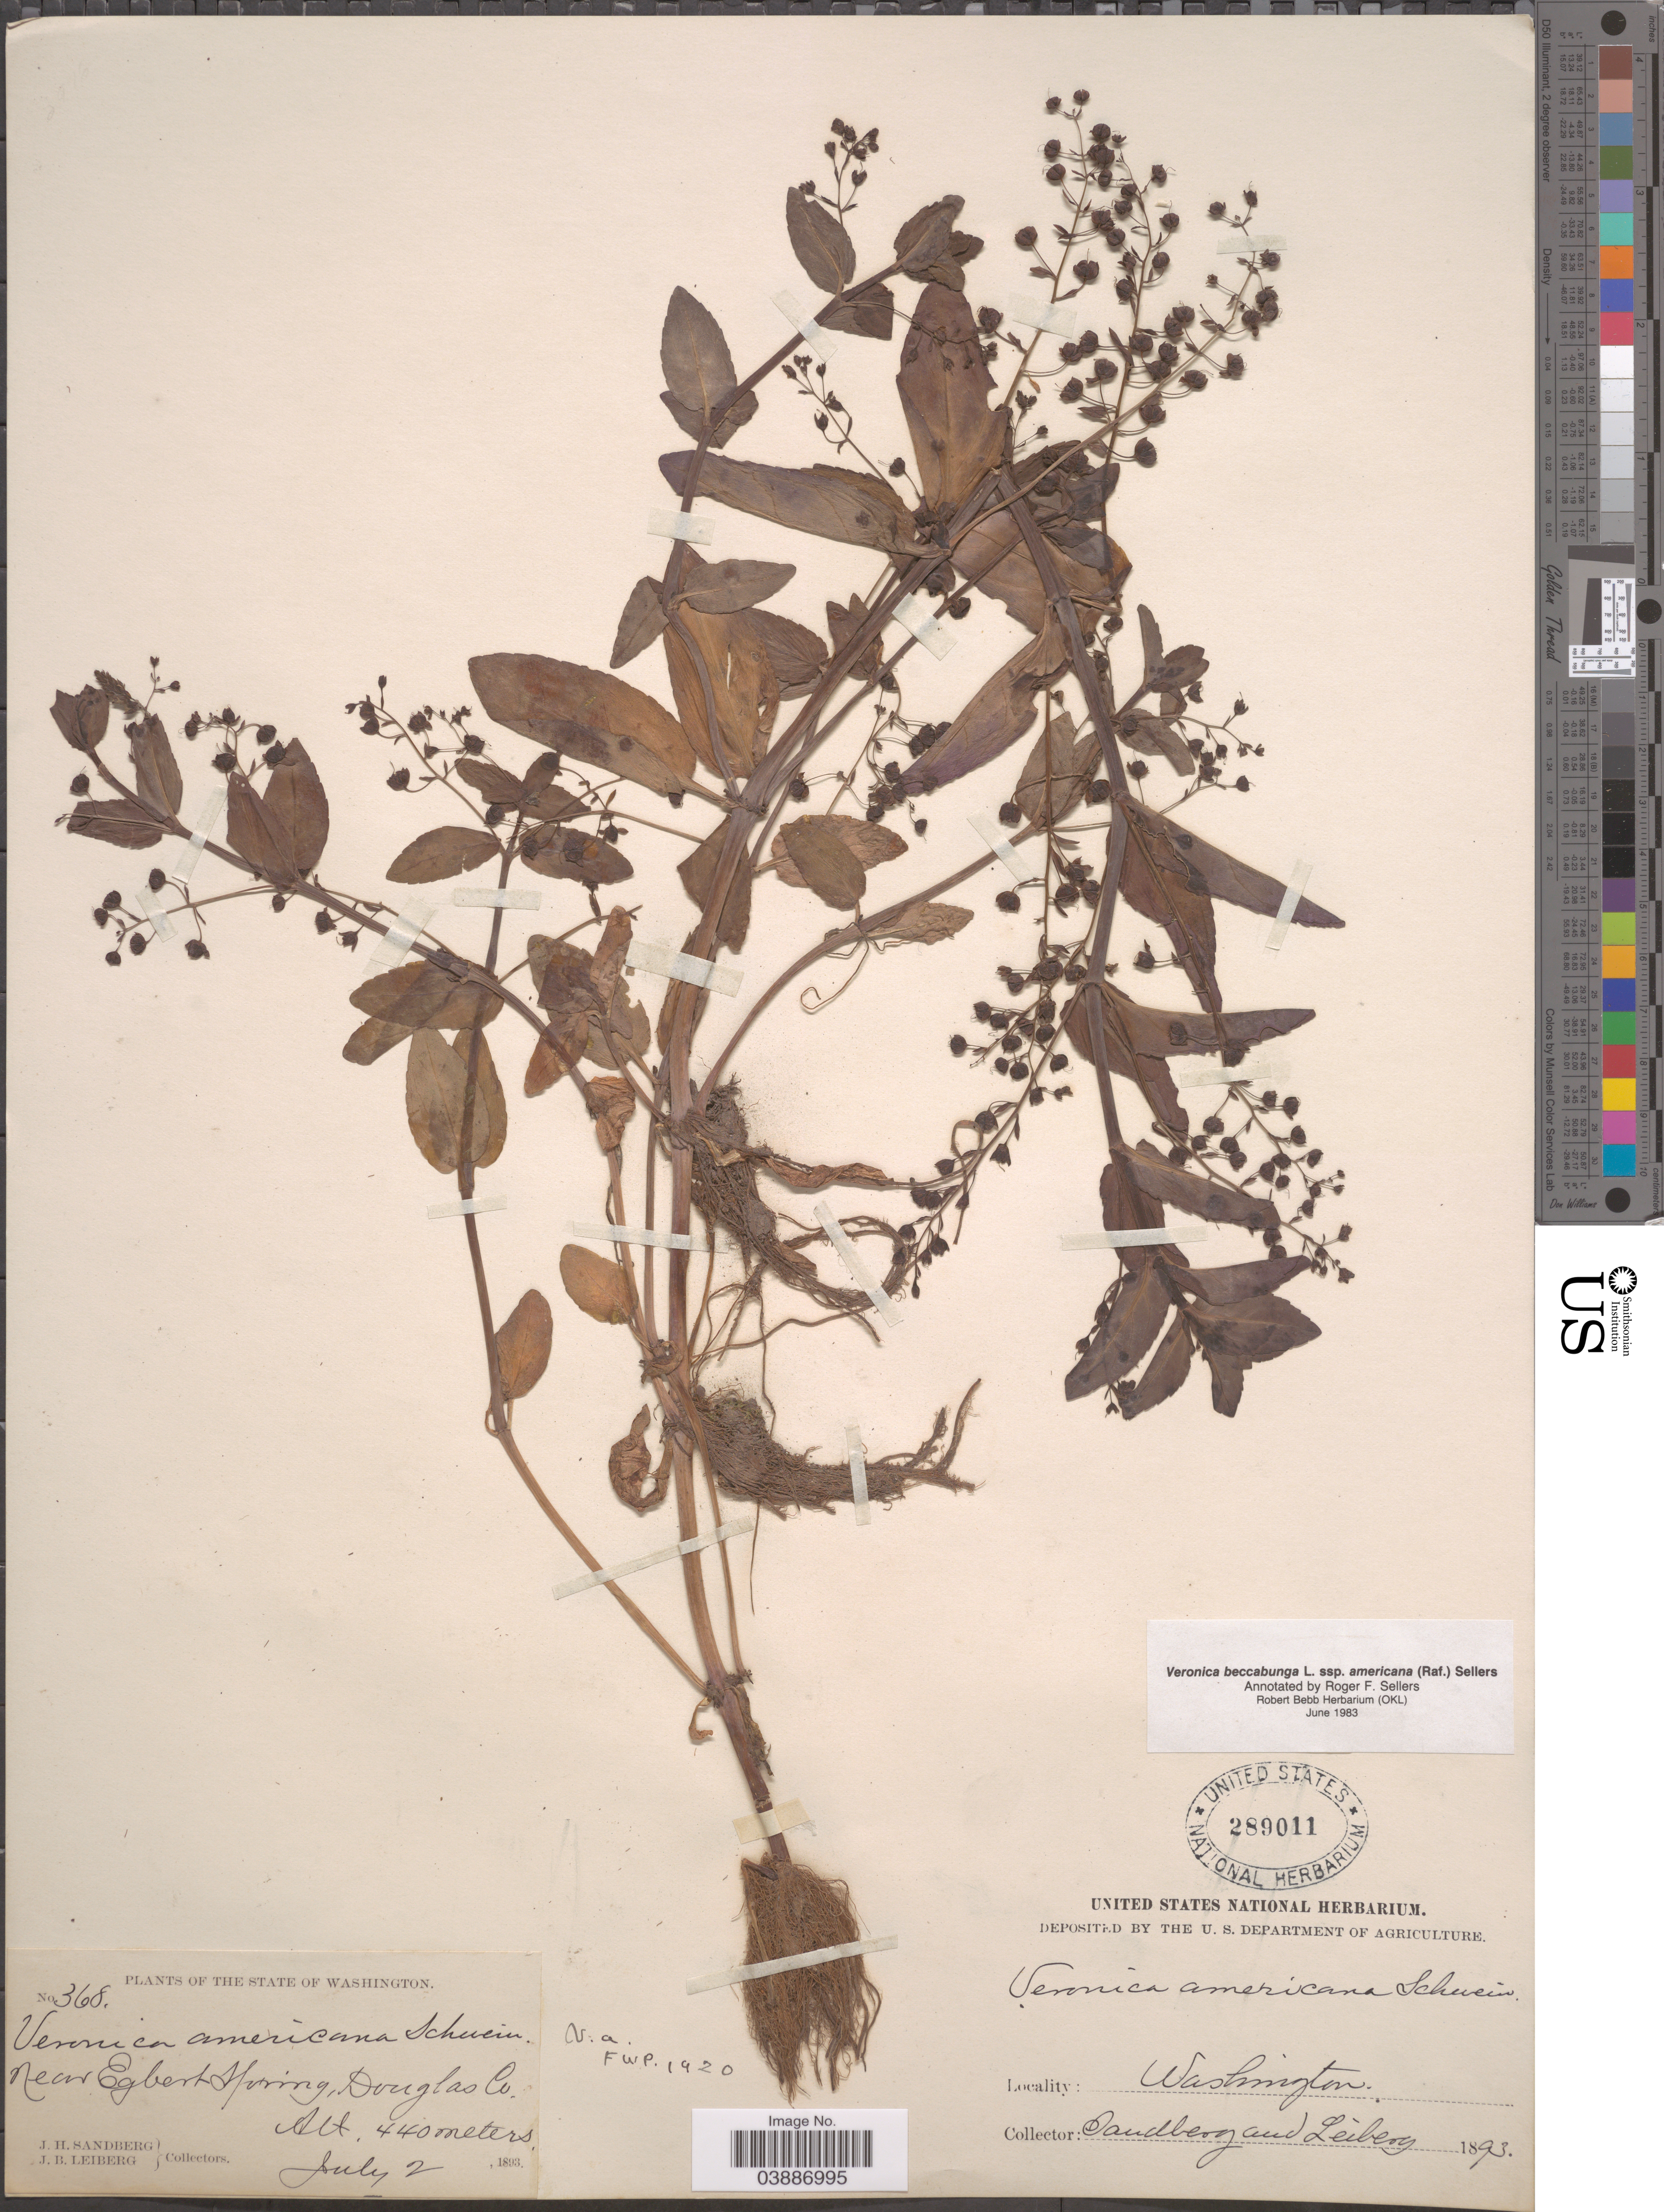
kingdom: Plantae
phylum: Tracheophyta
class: Magnoliopsida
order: Lamiales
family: Plantaginaceae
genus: Veronica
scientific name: Veronica beccabunga subsp. americana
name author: Raf.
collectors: J. H. Sandberg & J. B. Leiberg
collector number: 368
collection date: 1893-07-02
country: United States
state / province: Washington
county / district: Douglas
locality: Near Egbert spring, Douglas Co.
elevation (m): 440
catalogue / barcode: US 289011